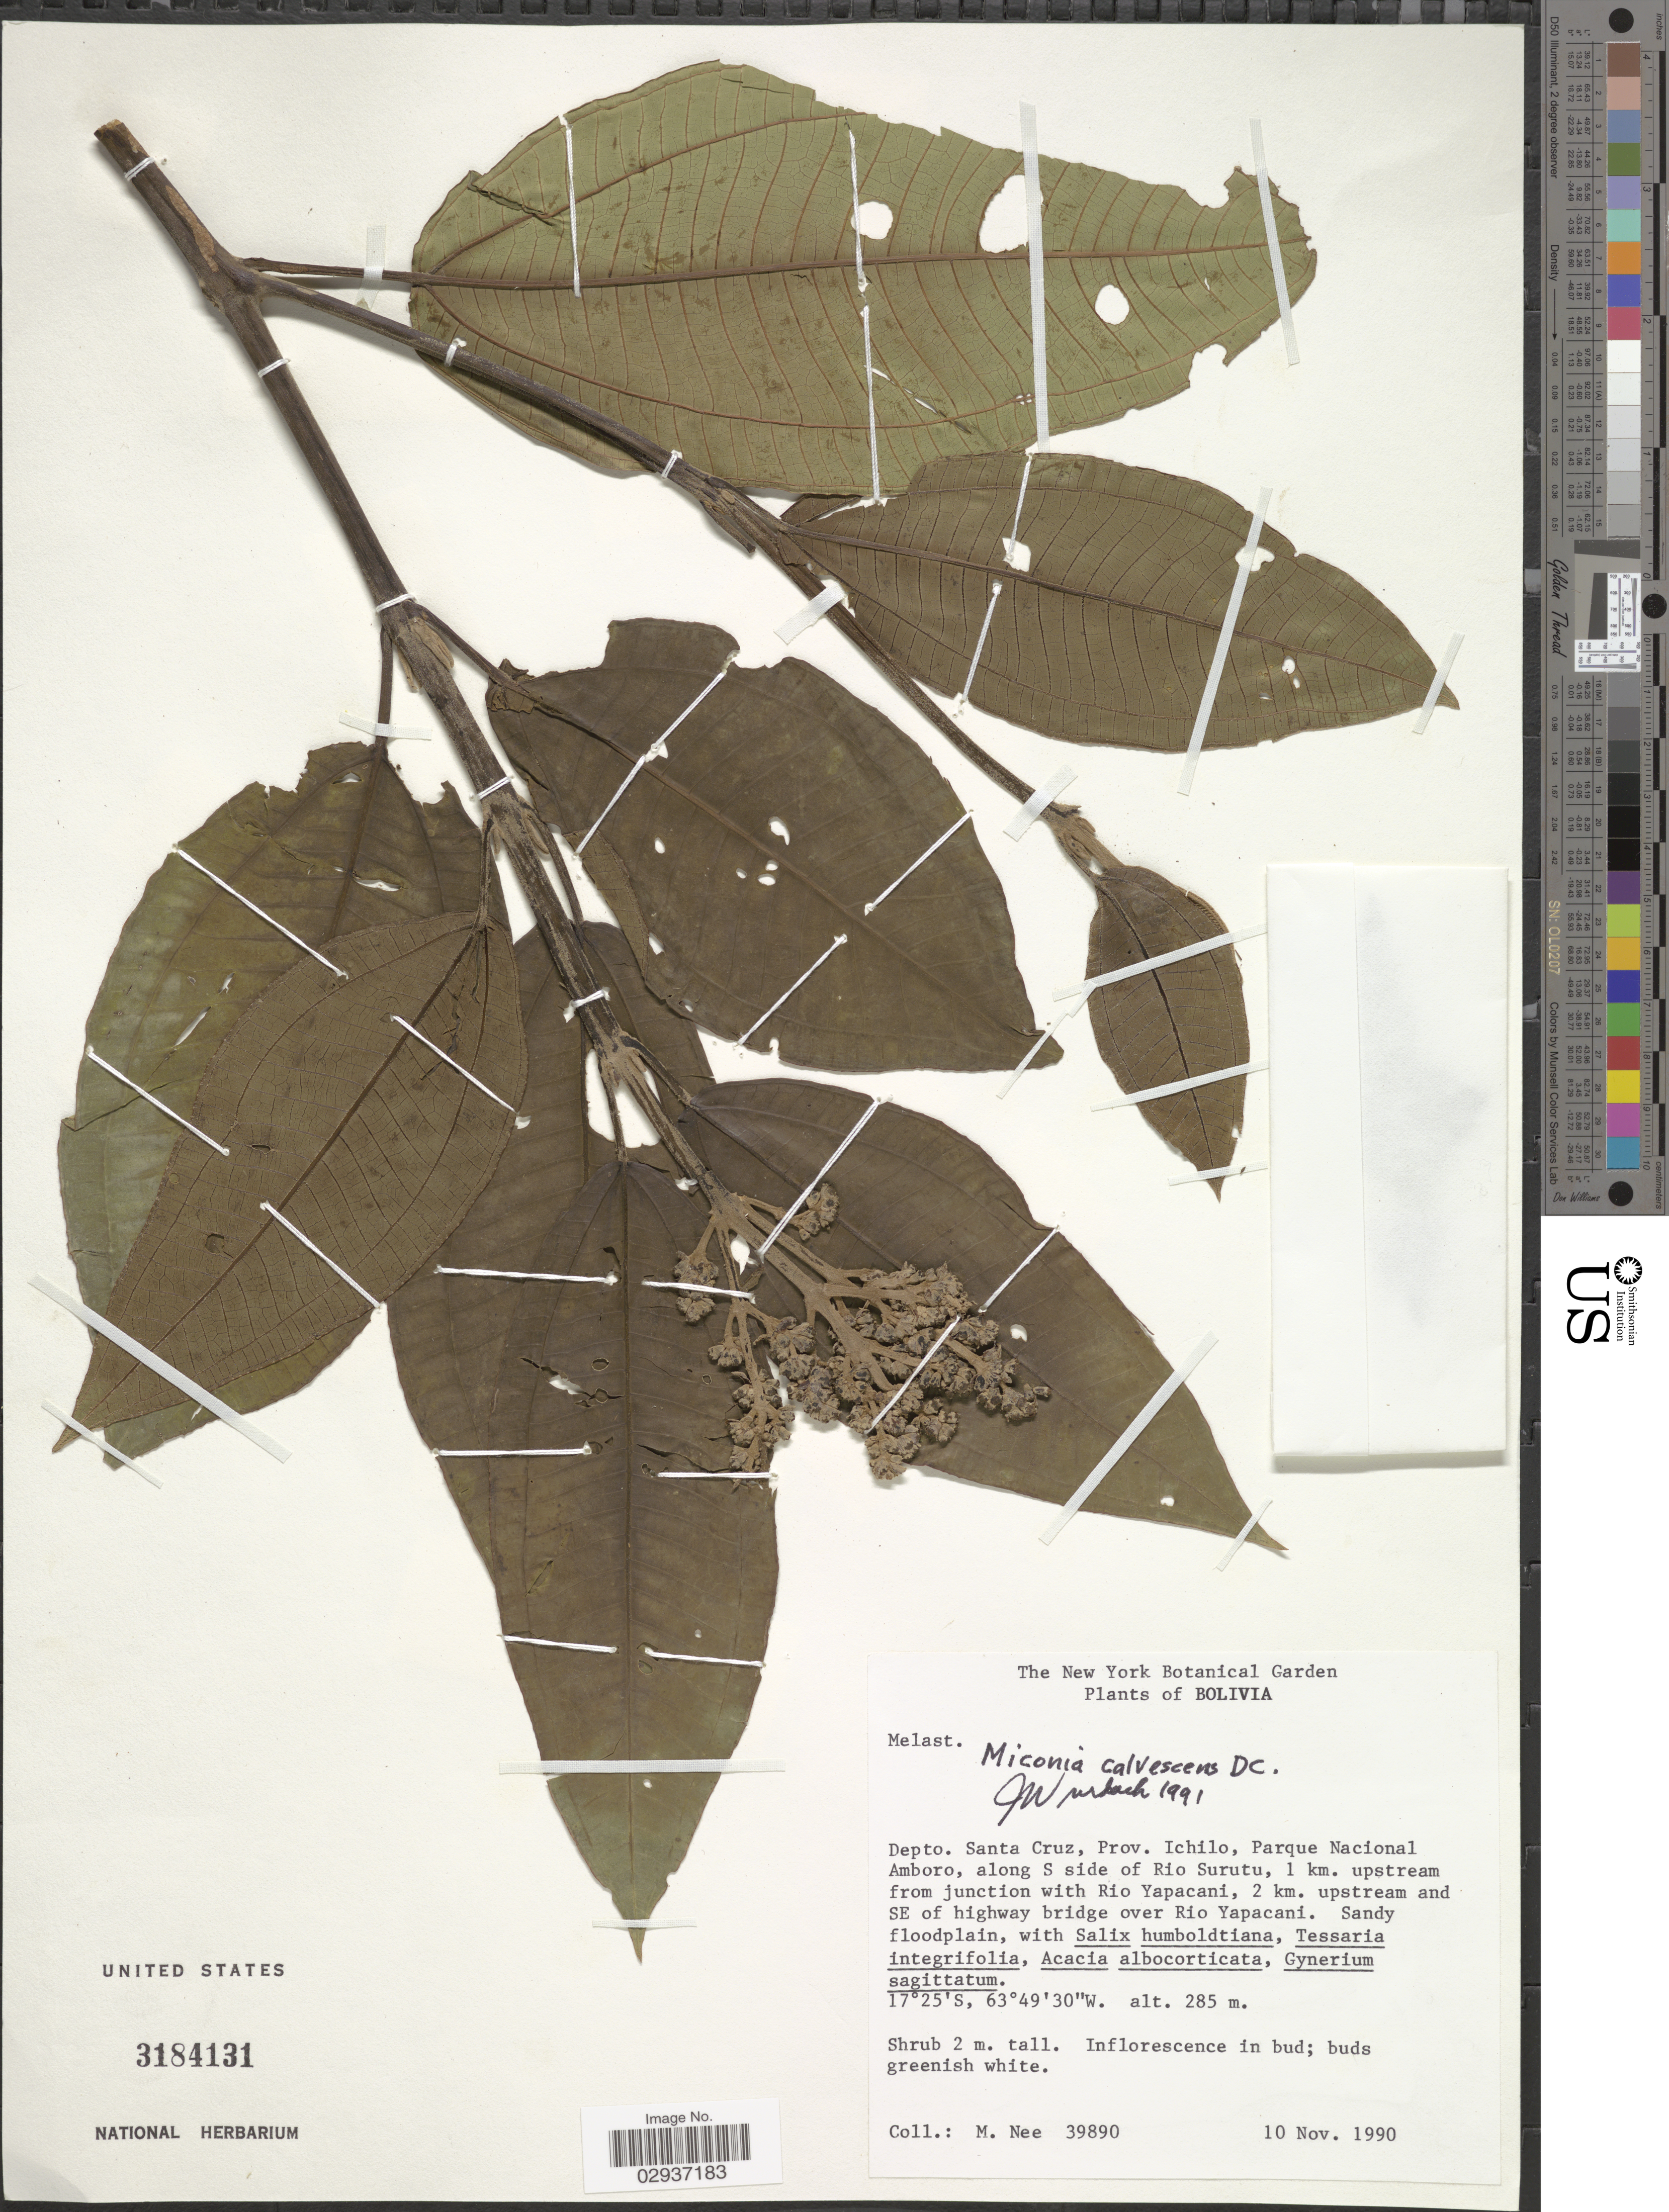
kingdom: Plantae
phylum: Tracheophyta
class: Magnoliopsida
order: Myrtales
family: Melastomataceae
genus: Miconia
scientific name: Miconia calvescens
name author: DC.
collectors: M. Nee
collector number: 39890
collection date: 1990-11-10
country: Bolivia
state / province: Santa Cruz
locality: Depto. Santa Cruz, Prov. Ichilo, Parque Nacional Amboro, along S side of Rio Surutu, 1 km. upstream from junction with Rio Yapacani, 2 km. upstream and SE of highway bridge over Rio Yapacani.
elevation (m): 285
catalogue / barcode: US 3184131